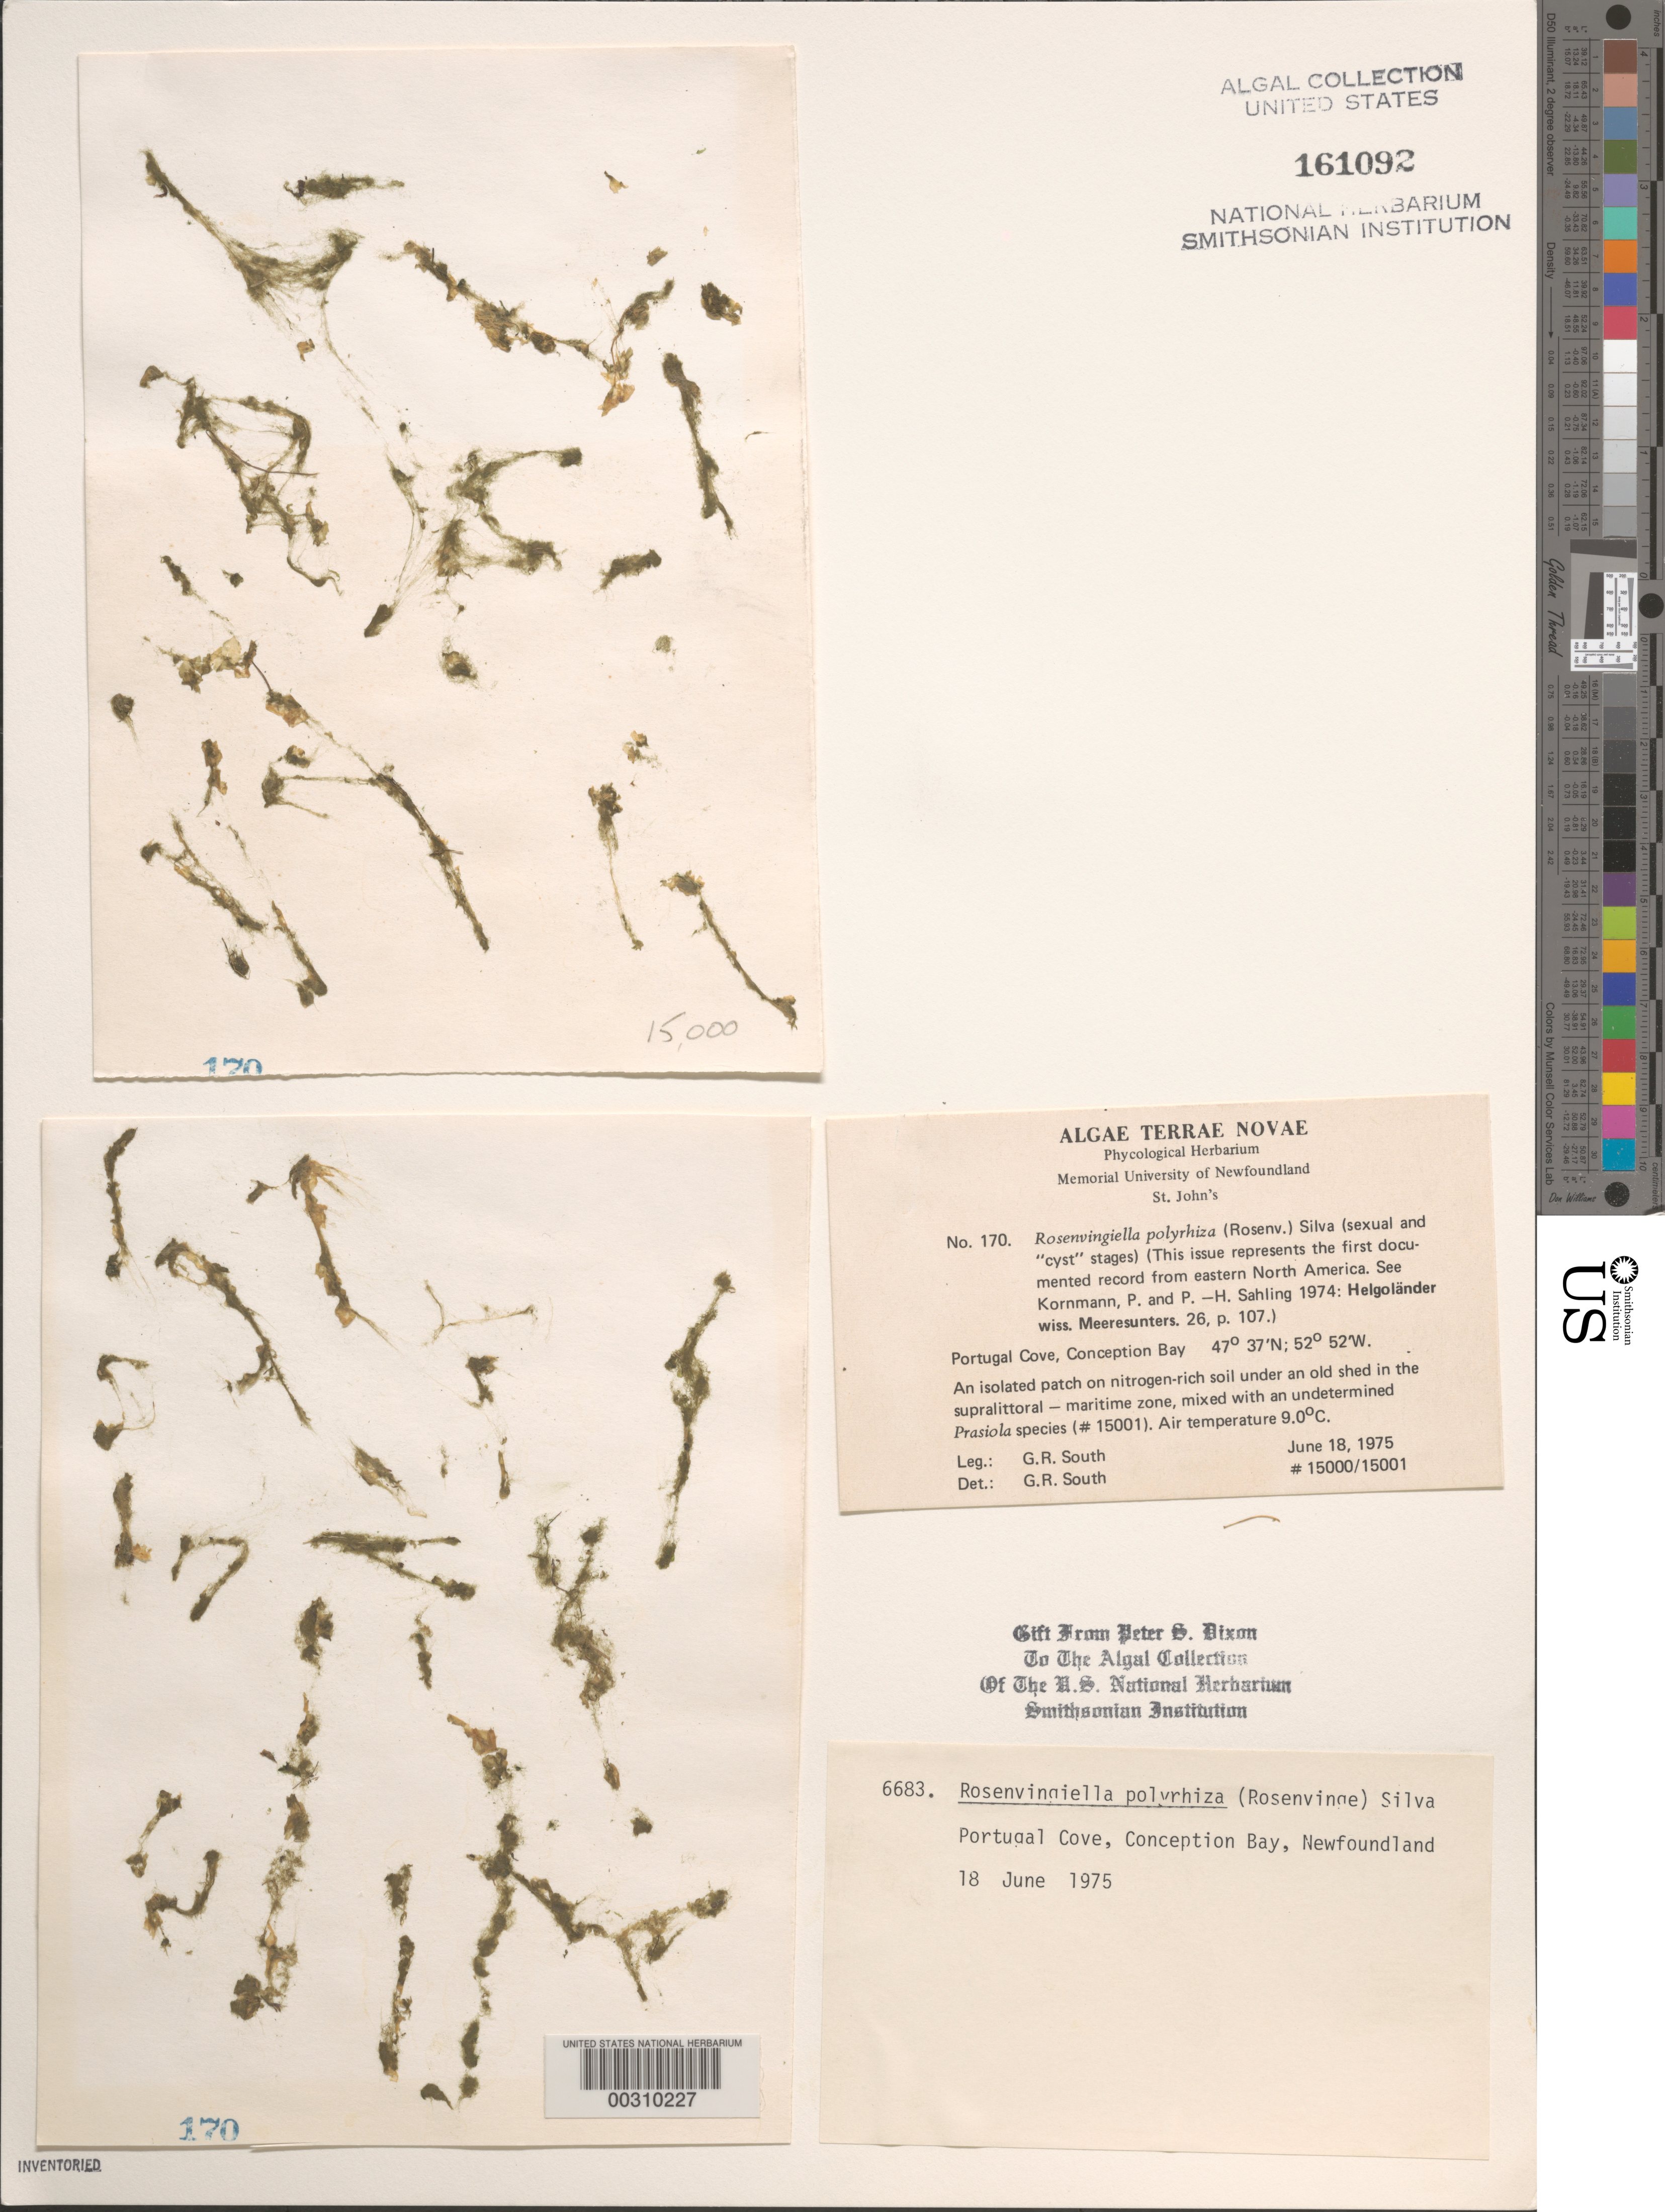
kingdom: Chromista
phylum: Ochrophyta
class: Phaeophyceae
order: Ectocarpales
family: Chordariaceae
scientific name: Rosenvingiella polyrhiza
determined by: South, G. R.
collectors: G. R. South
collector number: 15000 & 15001 & PSD 6683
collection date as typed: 18 Jun 1975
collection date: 1975-06-18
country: Canada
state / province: Newfoundland and Labrador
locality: Portugal Cove, Conception Bay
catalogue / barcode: US 161092